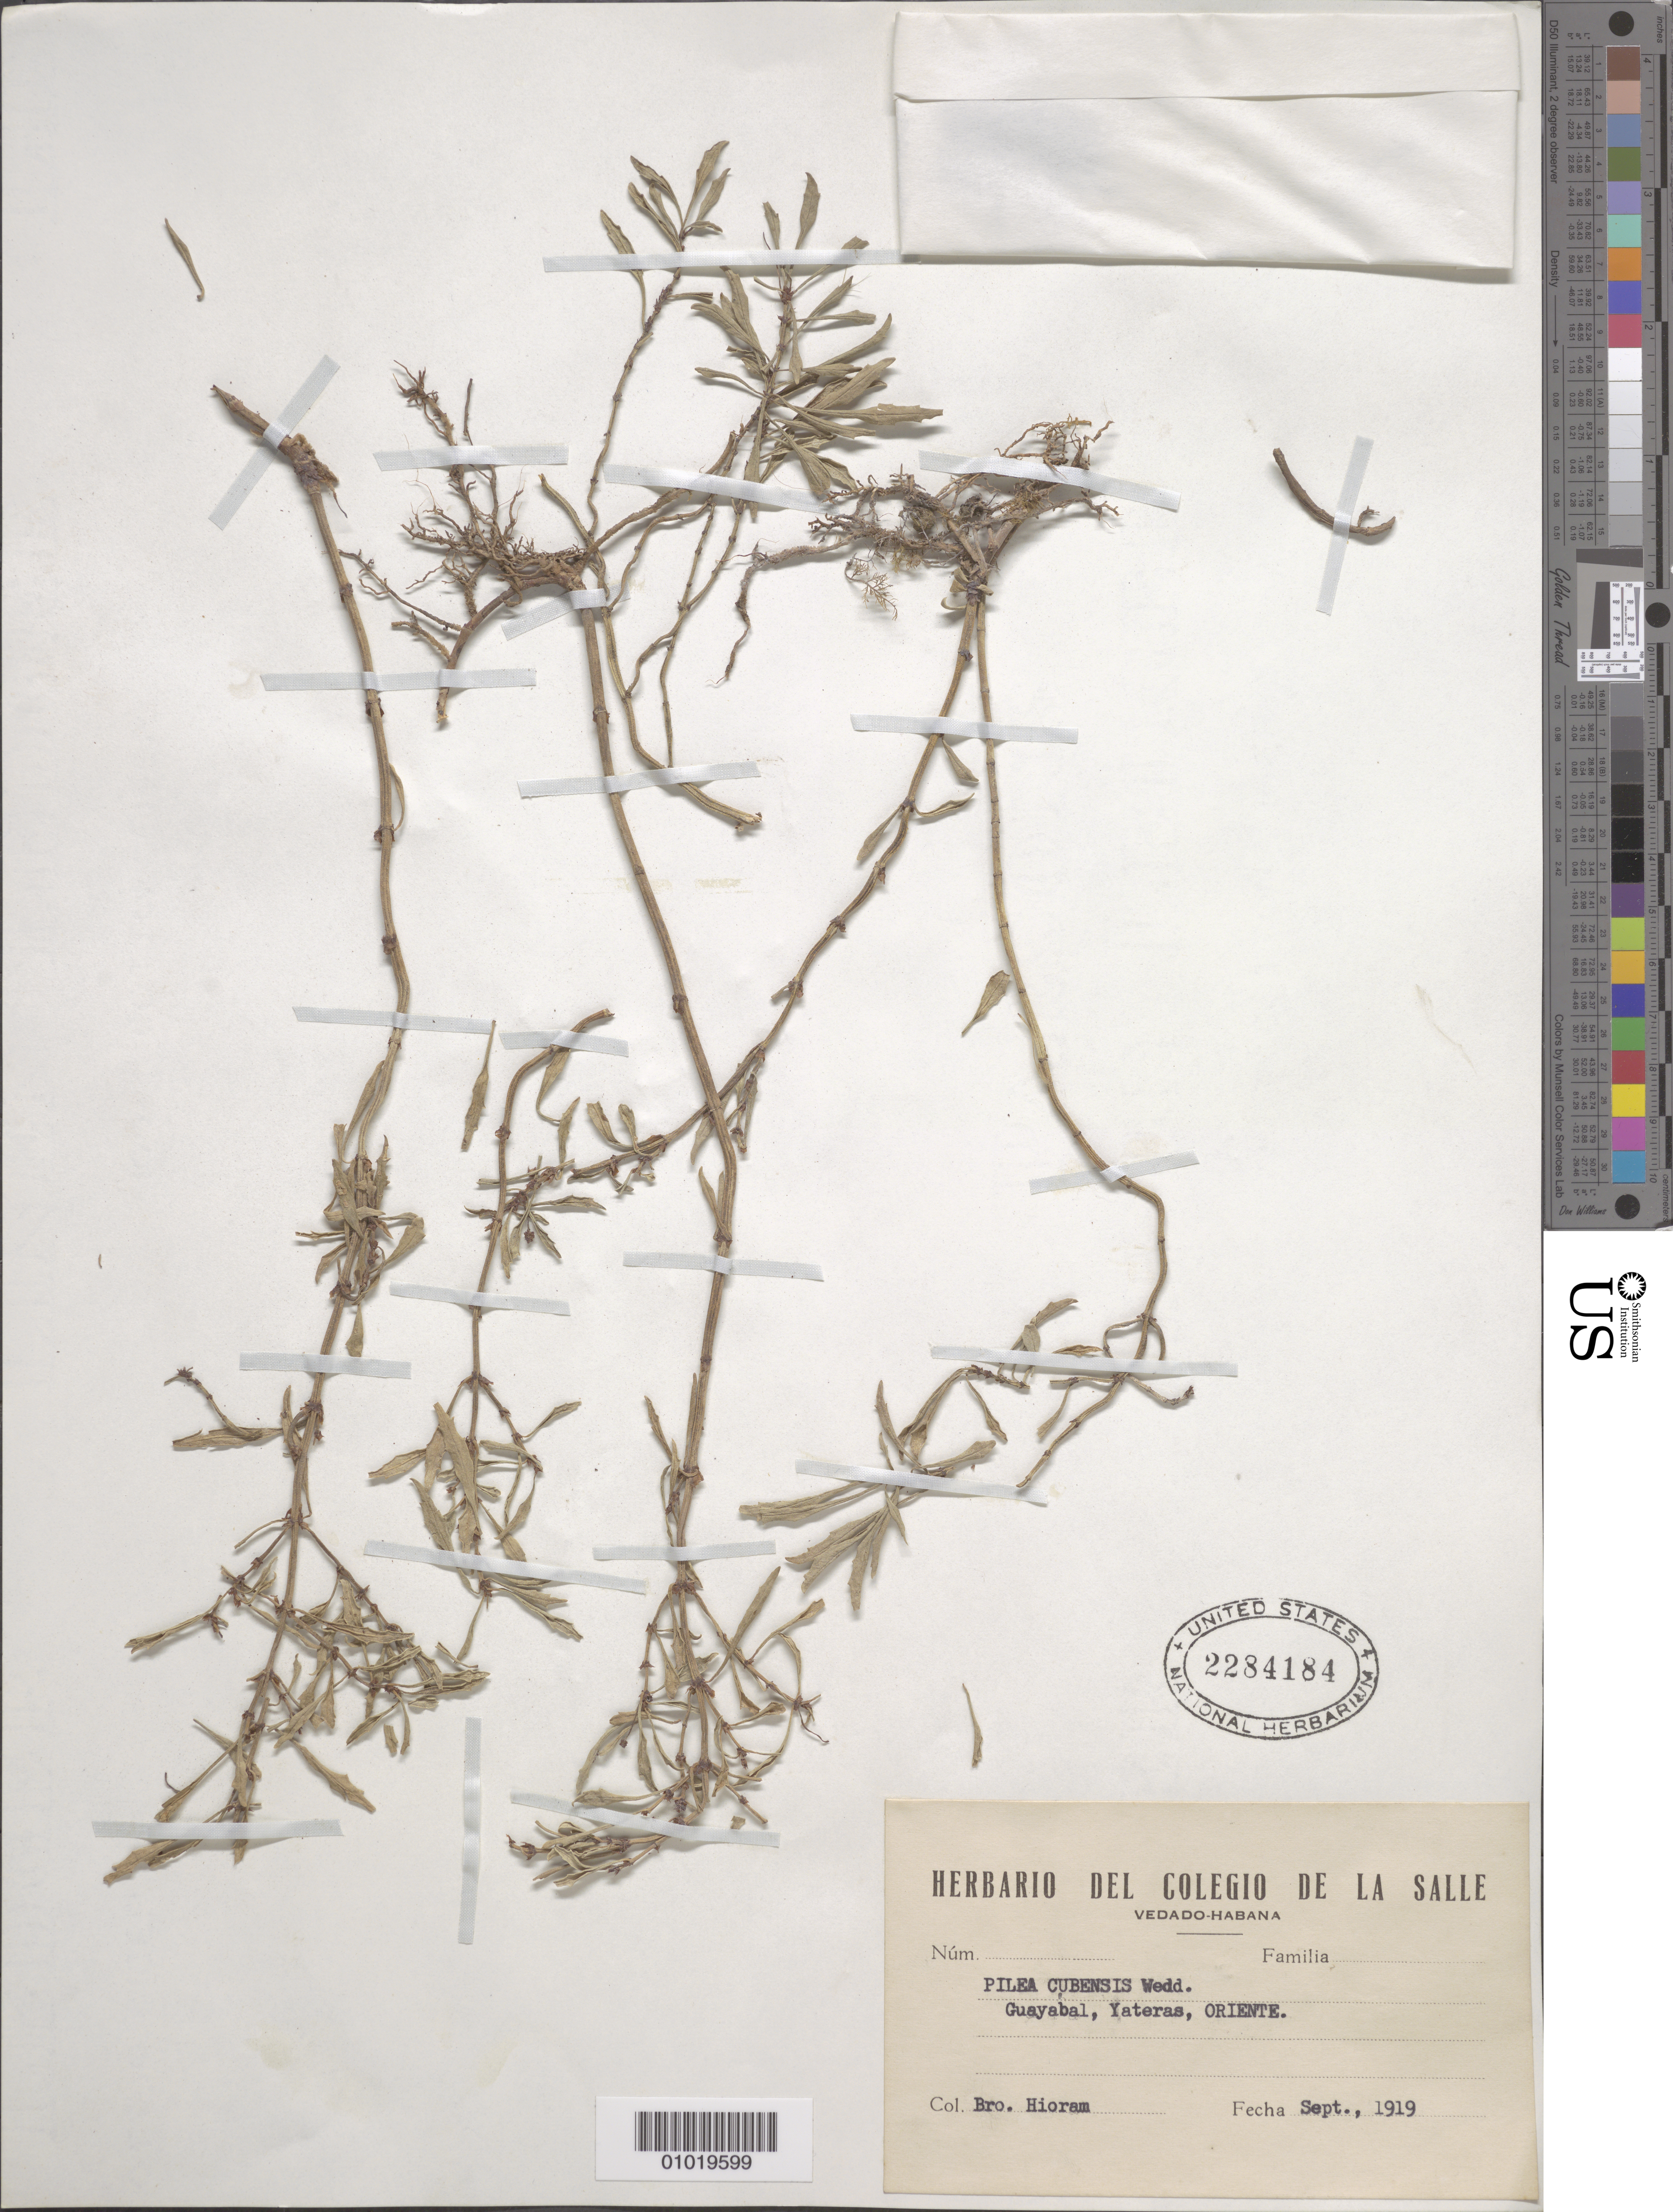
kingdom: Plantae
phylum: Tracheophyta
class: Magnoliopsida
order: Rosales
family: Urticaceae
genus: Pilea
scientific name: Pilea cubensis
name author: Wedd.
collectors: Bro. Hioram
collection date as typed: Sep 1919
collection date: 1919-09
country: Cuba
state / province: Guantánamo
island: Cuba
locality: Guayabal, Yateras, Oriente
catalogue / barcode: US 2284184